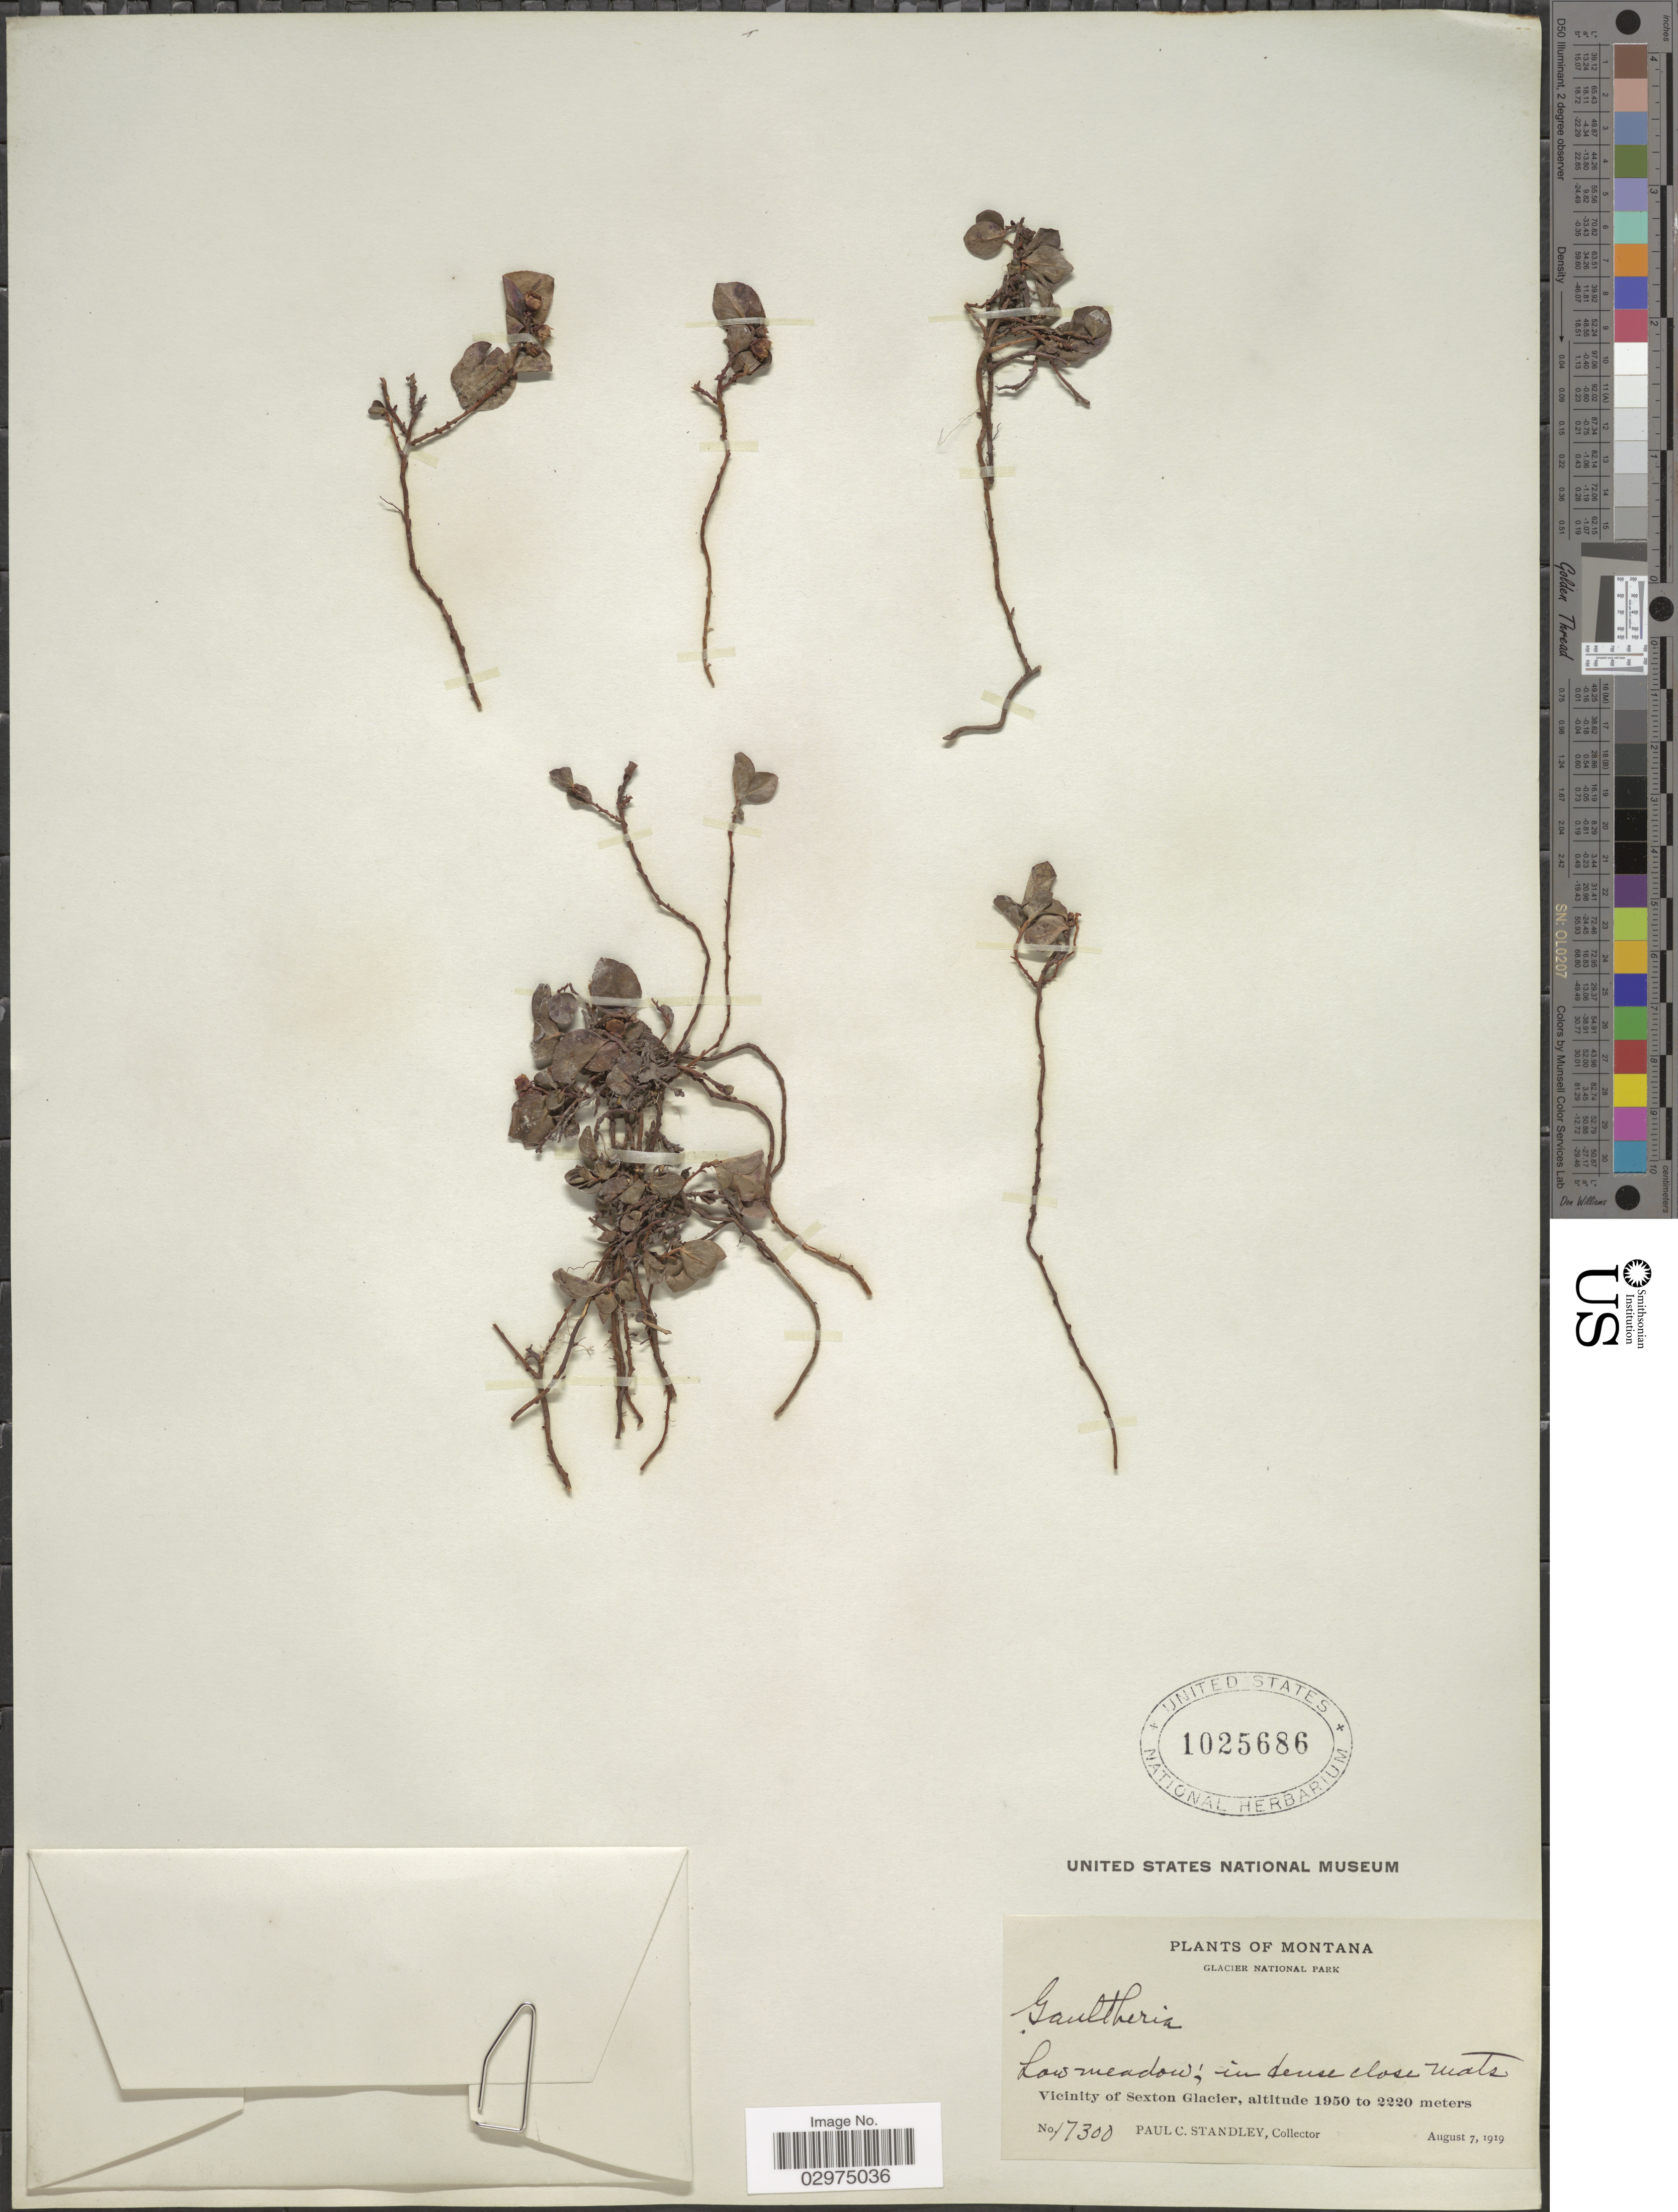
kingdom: Plantae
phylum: Tracheophyta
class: Magnoliopsida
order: Ericales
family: Ericaceae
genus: Gaultheria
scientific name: Gaultheria humifusa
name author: (Graham) Rydb.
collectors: P. C. Standley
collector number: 17300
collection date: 1919-08-07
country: United States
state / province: Montana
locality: Glacier National Park. Vicinity of Sexton Glacier.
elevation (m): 1950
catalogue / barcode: US 1025686